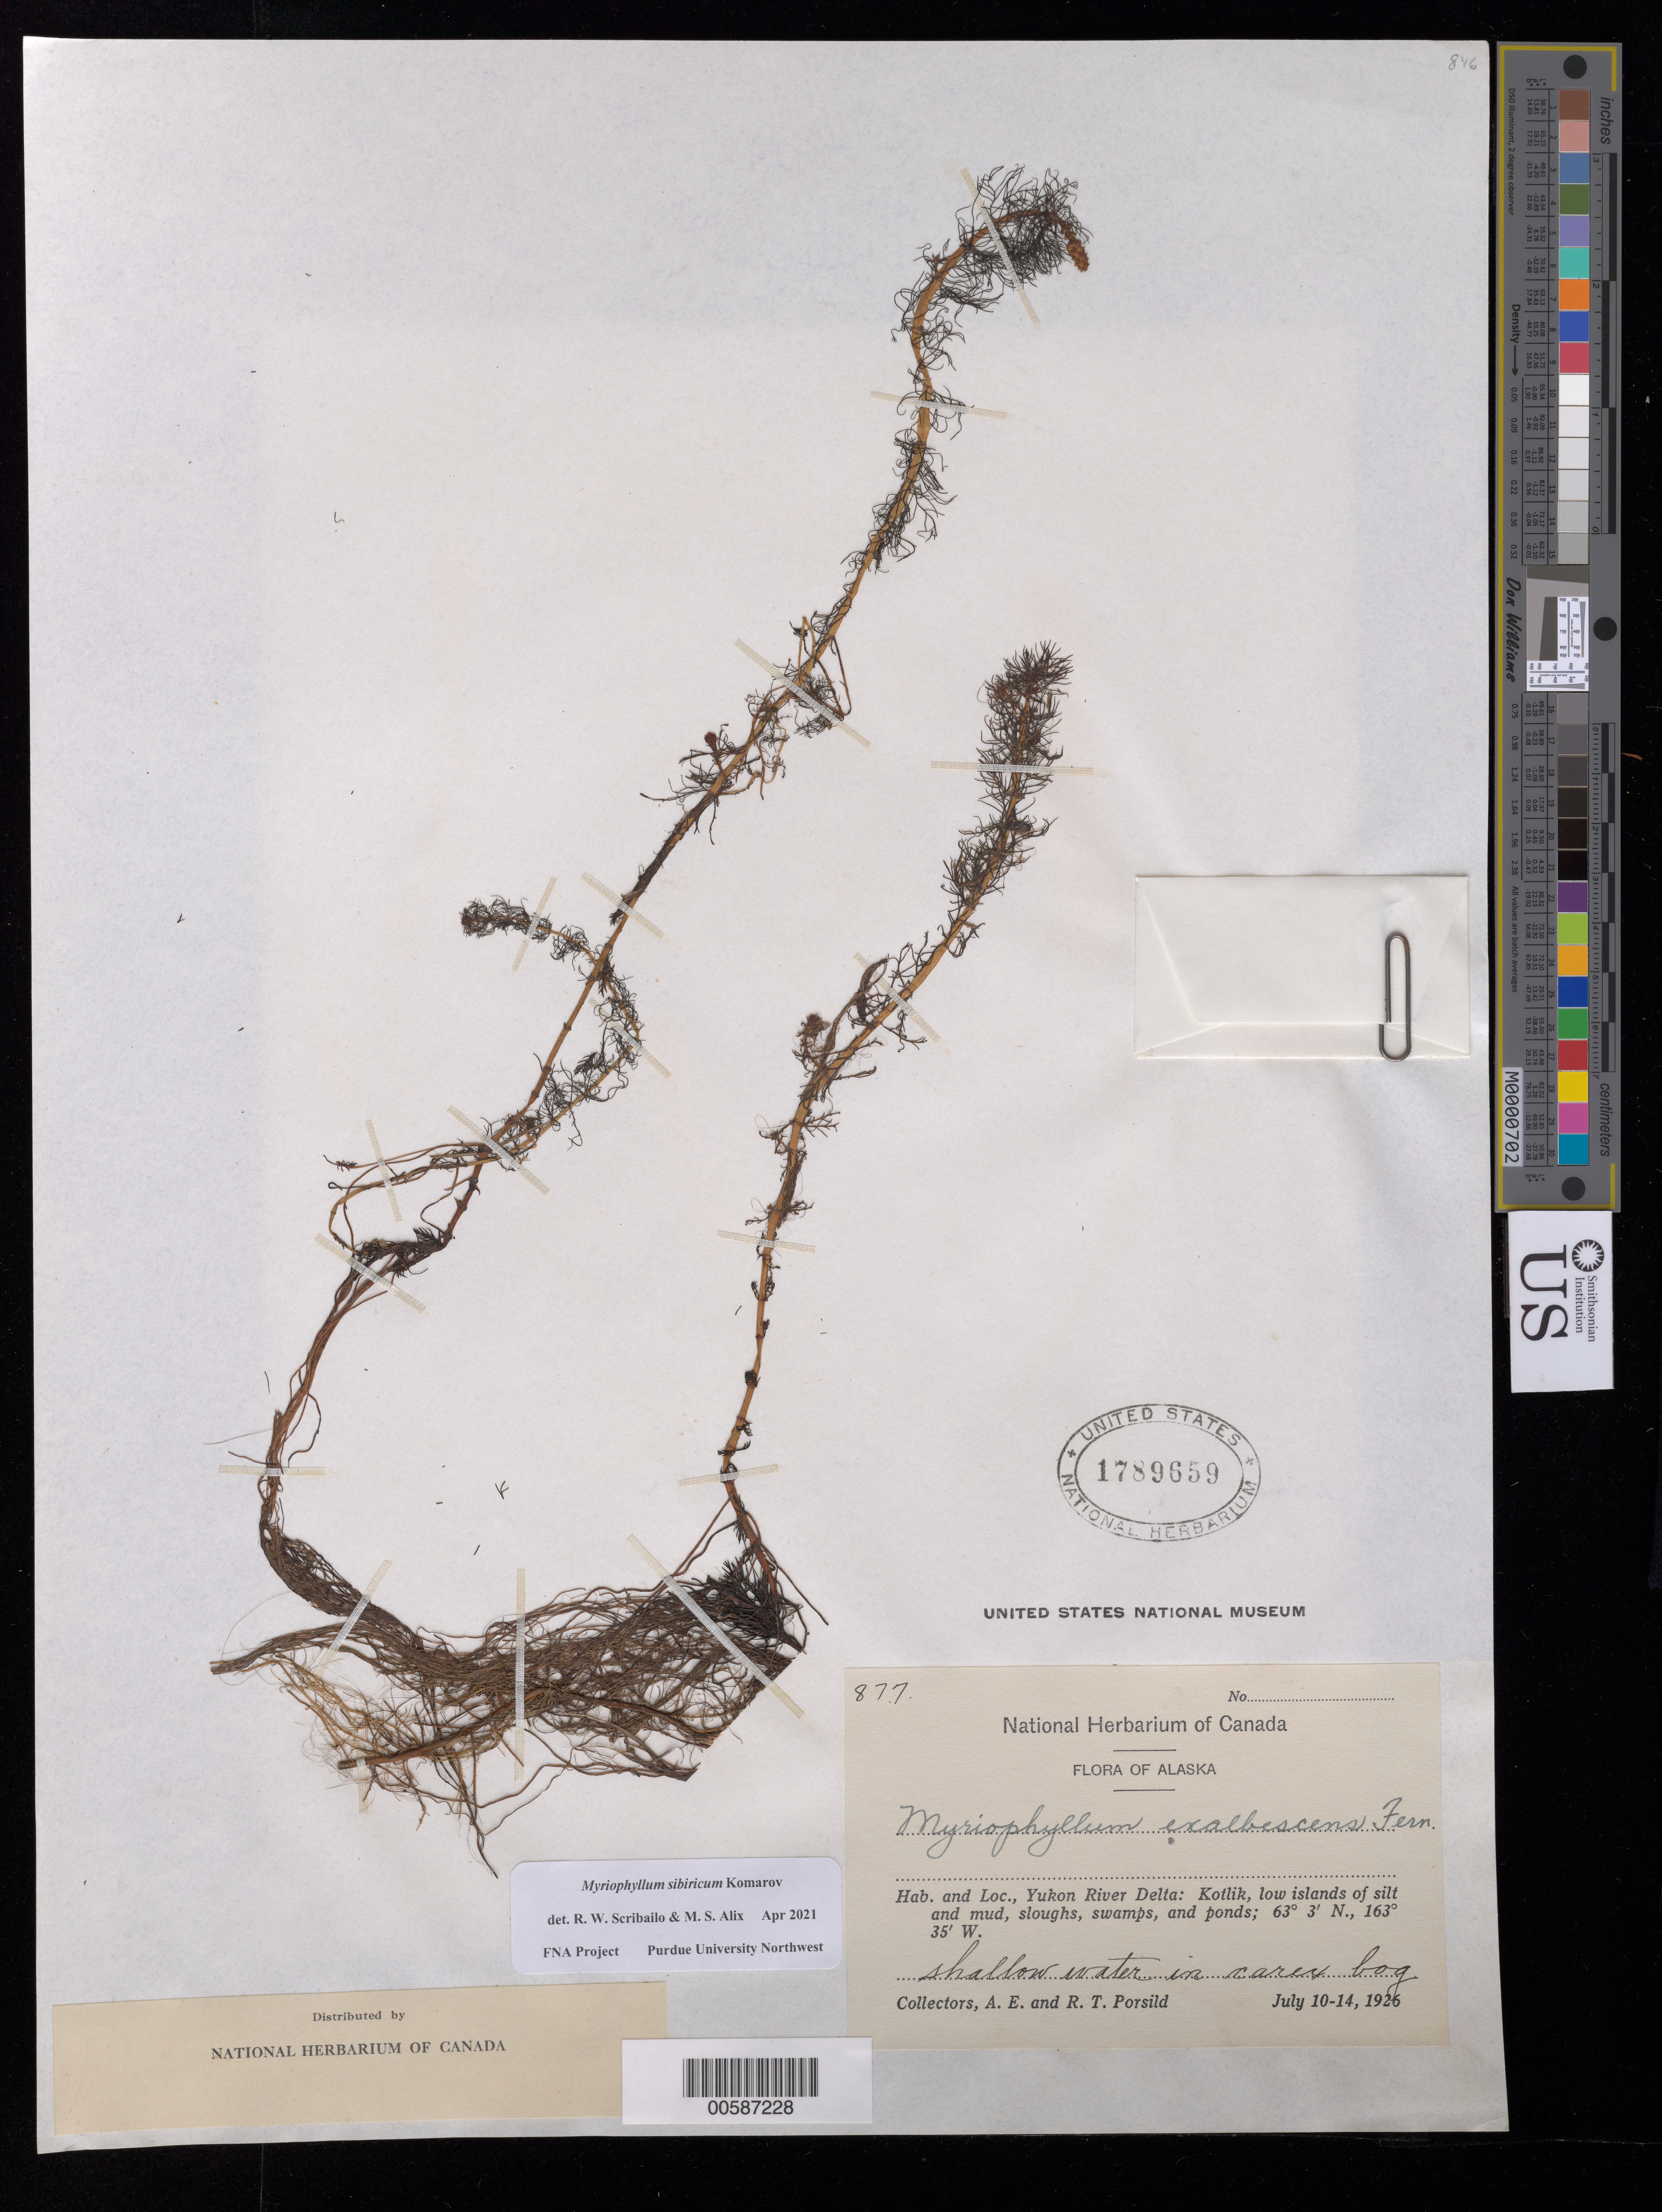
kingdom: Plantae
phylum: Tracheophyta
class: Magnoliopsida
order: Saxifragales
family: Haloragaceae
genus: Myriophyllum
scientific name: Myriophyllum sibiricum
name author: Kom.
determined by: Scribailo, R. W.; Alix, M. S.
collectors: A. E. Porsild & R. T. Porsild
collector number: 877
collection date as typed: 10 Jul 1926 to 14 Jul 1926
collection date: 1926-07-10/1926-07-14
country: United States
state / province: Alaska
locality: Yukon River Delta, Kotlik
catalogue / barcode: US 1789659